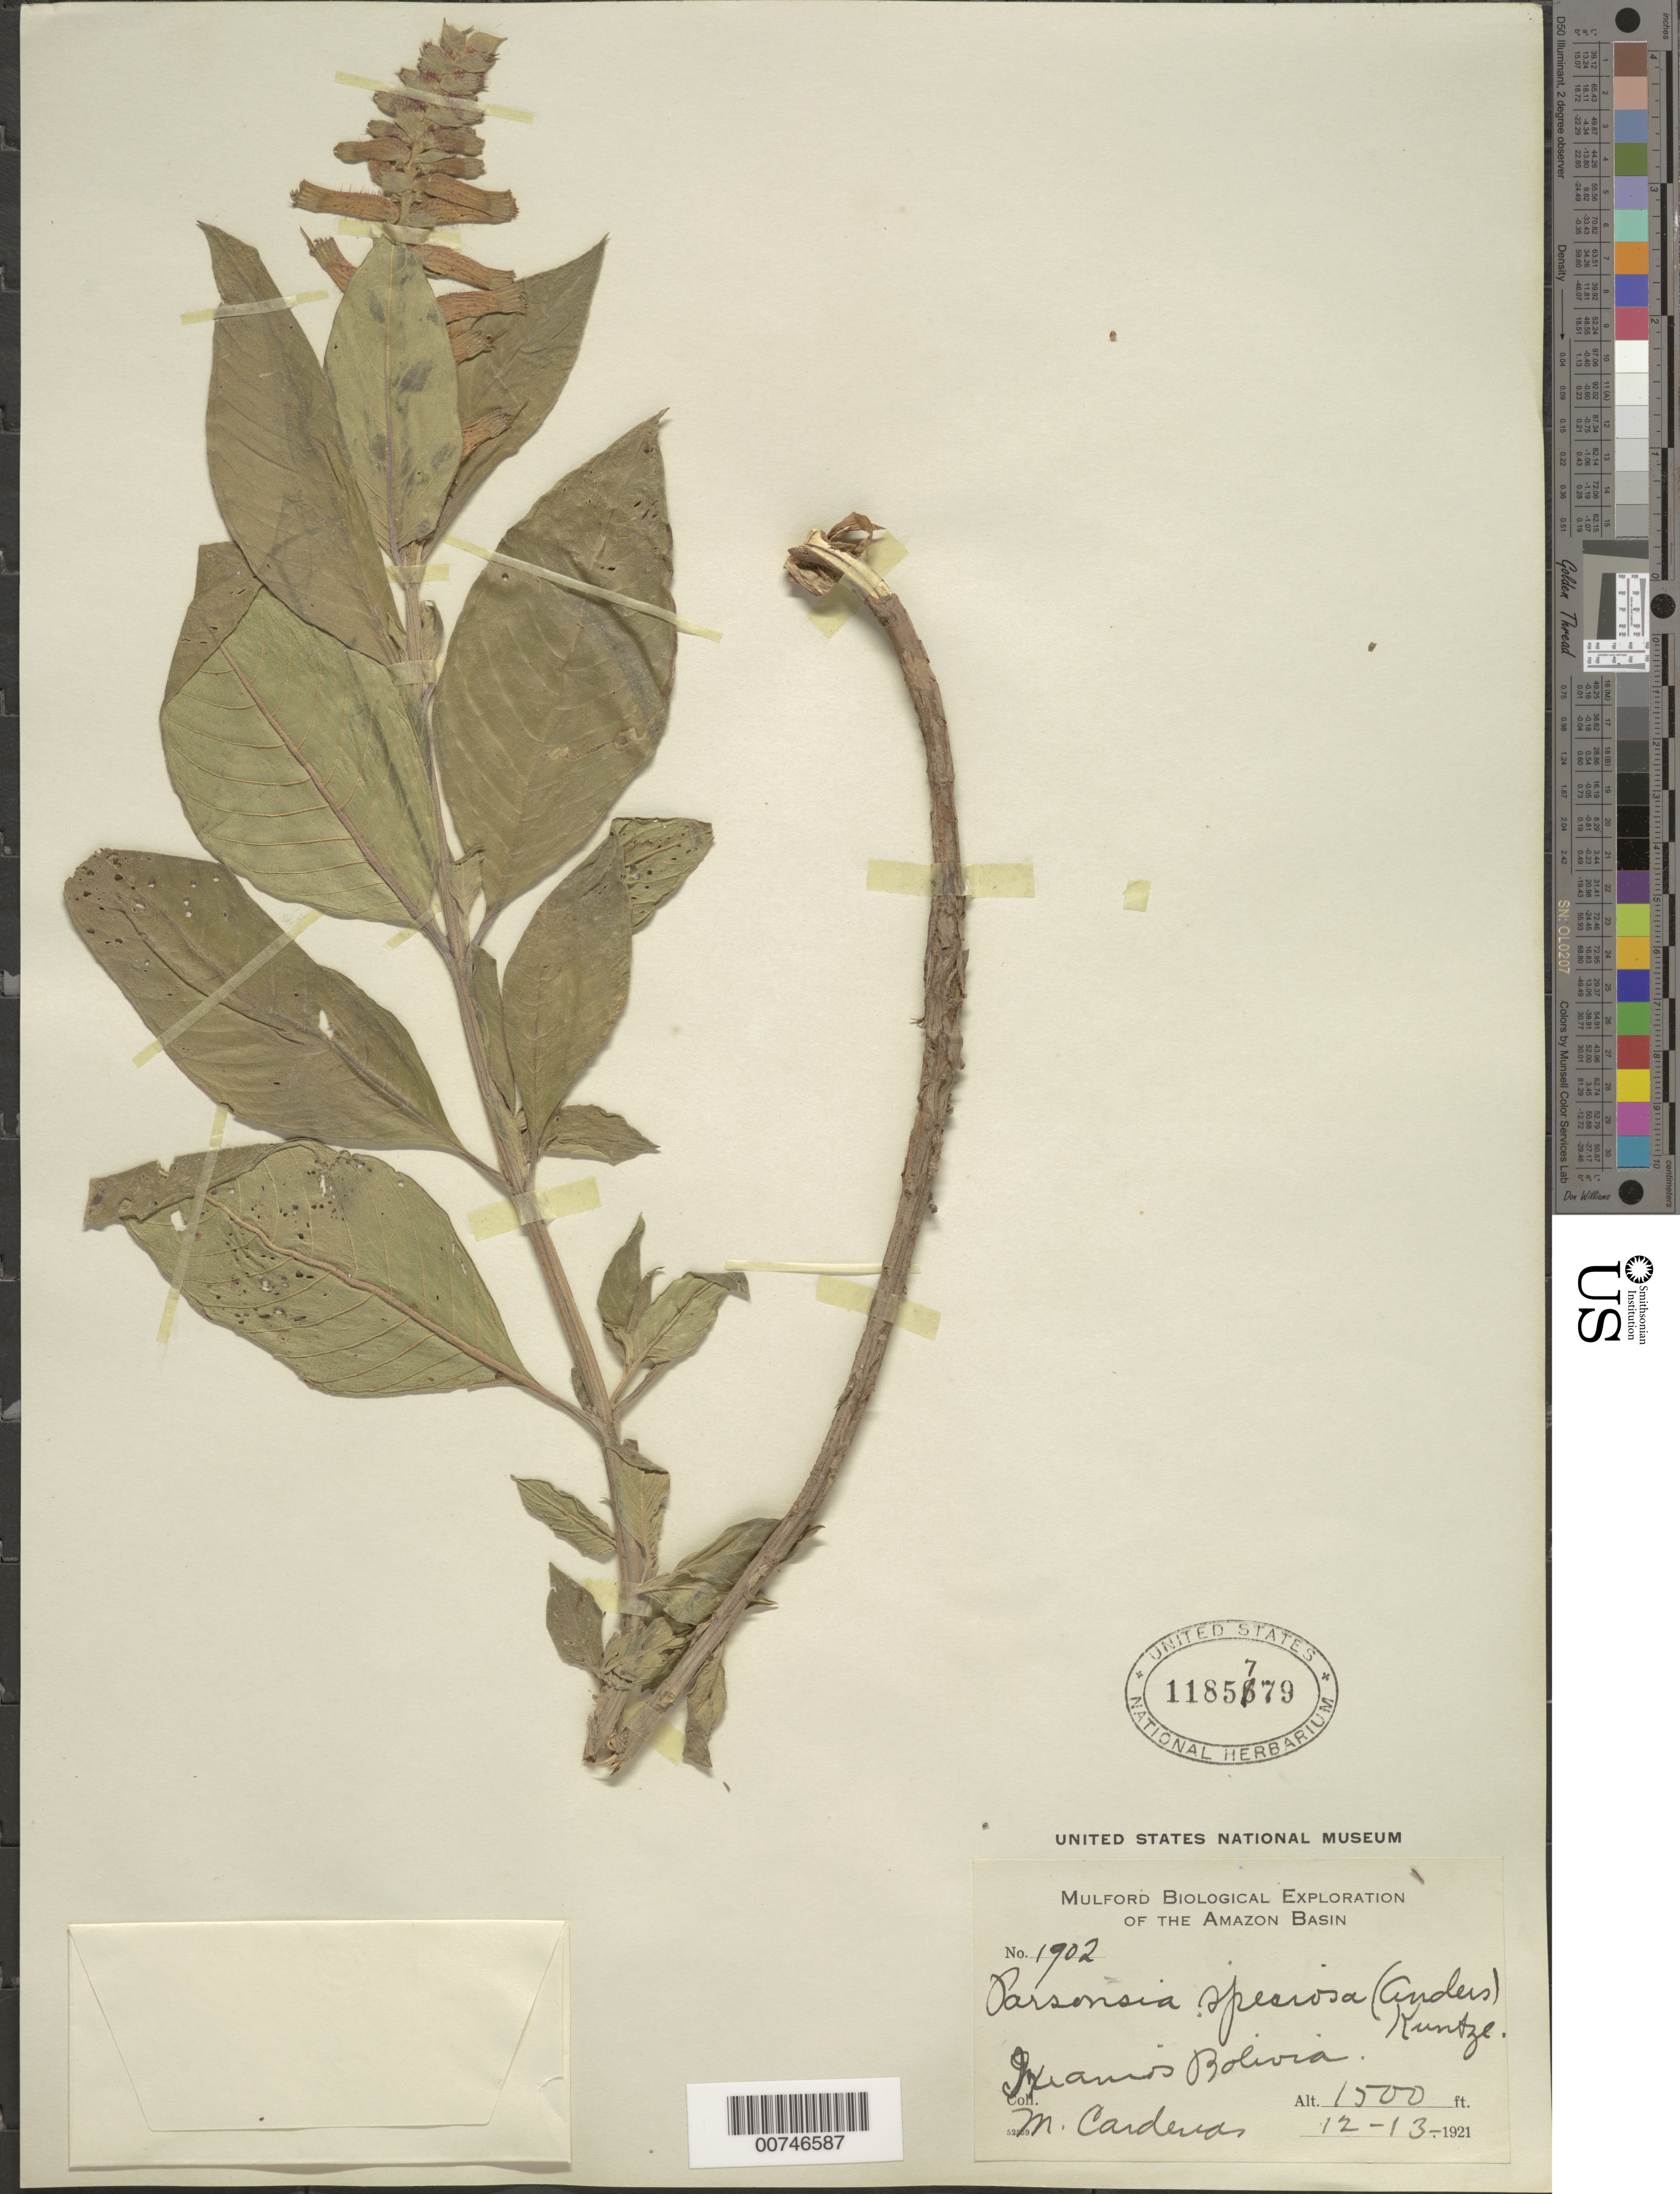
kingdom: Plantae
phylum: Tracheophyta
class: Magnoliopsida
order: Myrtales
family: Lythraceae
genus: Cuphea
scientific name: Cuphea melvilla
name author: Lindl.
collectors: M. Cárdenas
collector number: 1902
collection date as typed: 12-13-1921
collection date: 1921-12-13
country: Bolivia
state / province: La Paz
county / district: Iturralde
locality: Ixiamas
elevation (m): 457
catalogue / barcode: US 1185779